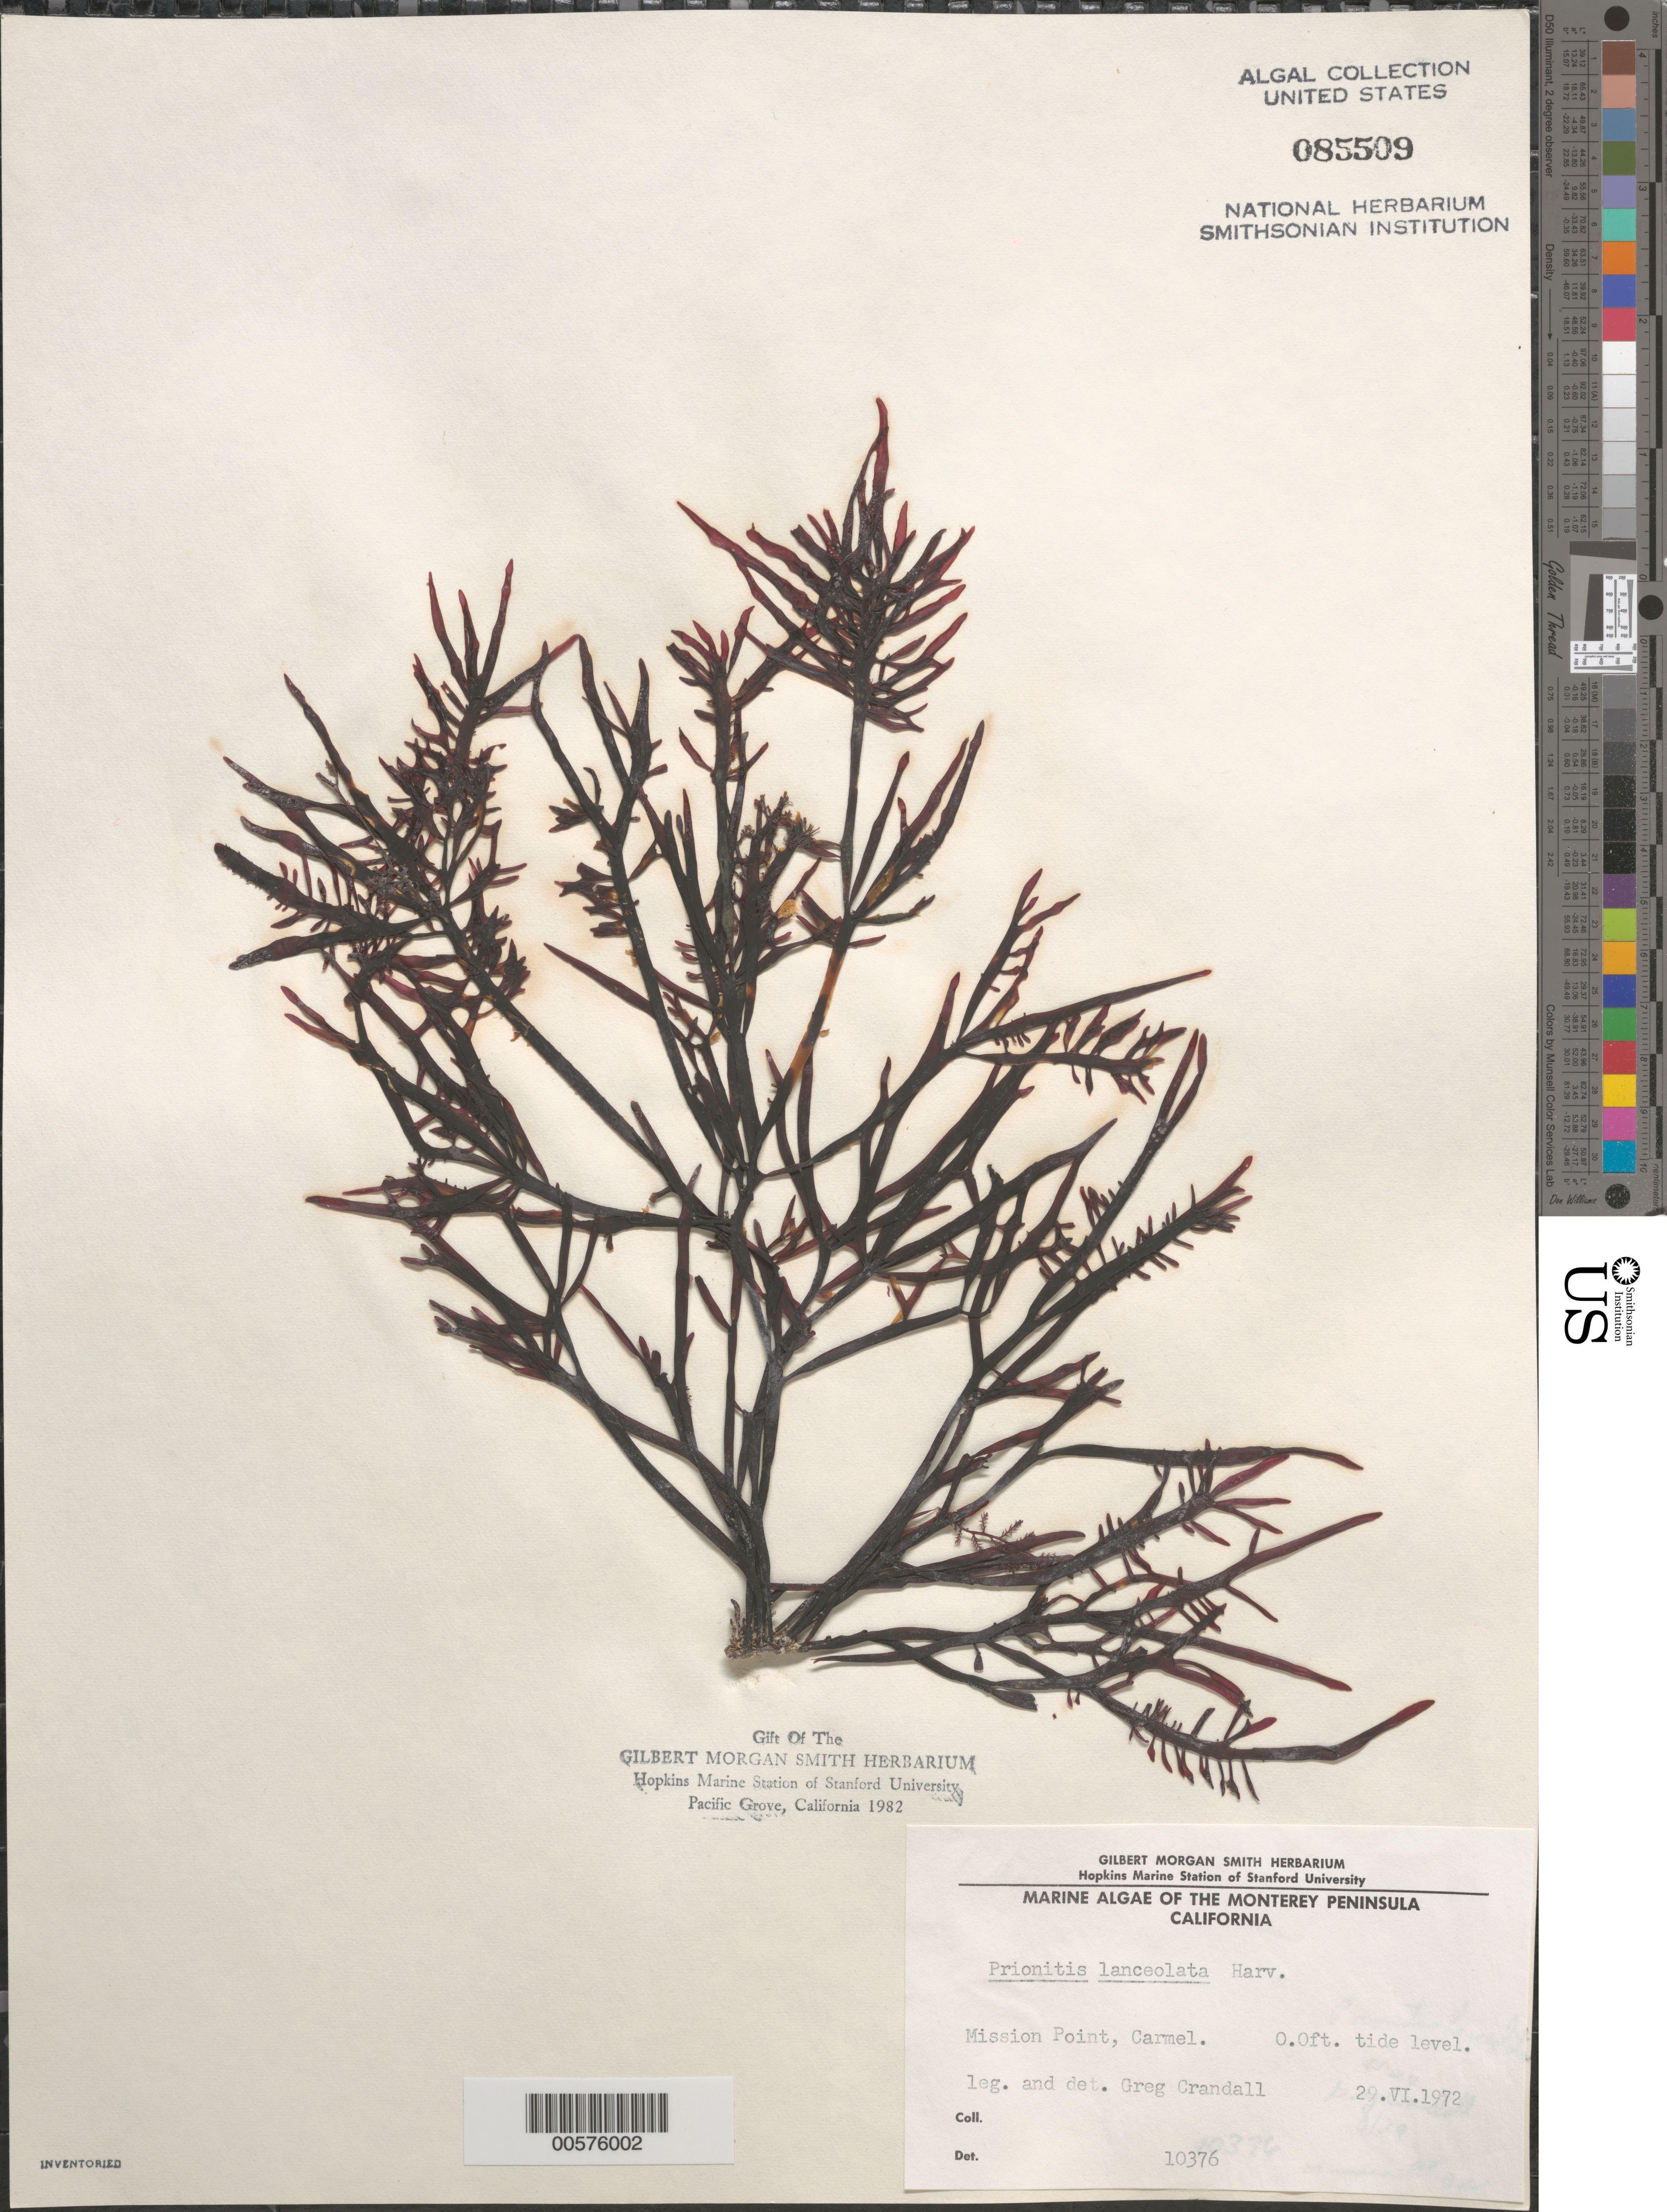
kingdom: Plantae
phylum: Rhodophyta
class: Florideophyceae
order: Cryptonemiales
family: Cryptonemiaceae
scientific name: Prionitis lanceolata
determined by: Crandall, G.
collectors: G. Crandall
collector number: IAA 10376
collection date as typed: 29 Jun 1972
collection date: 1972-06-29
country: United States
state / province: California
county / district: Monterey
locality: Mission Point, Carmel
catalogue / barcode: US 85509